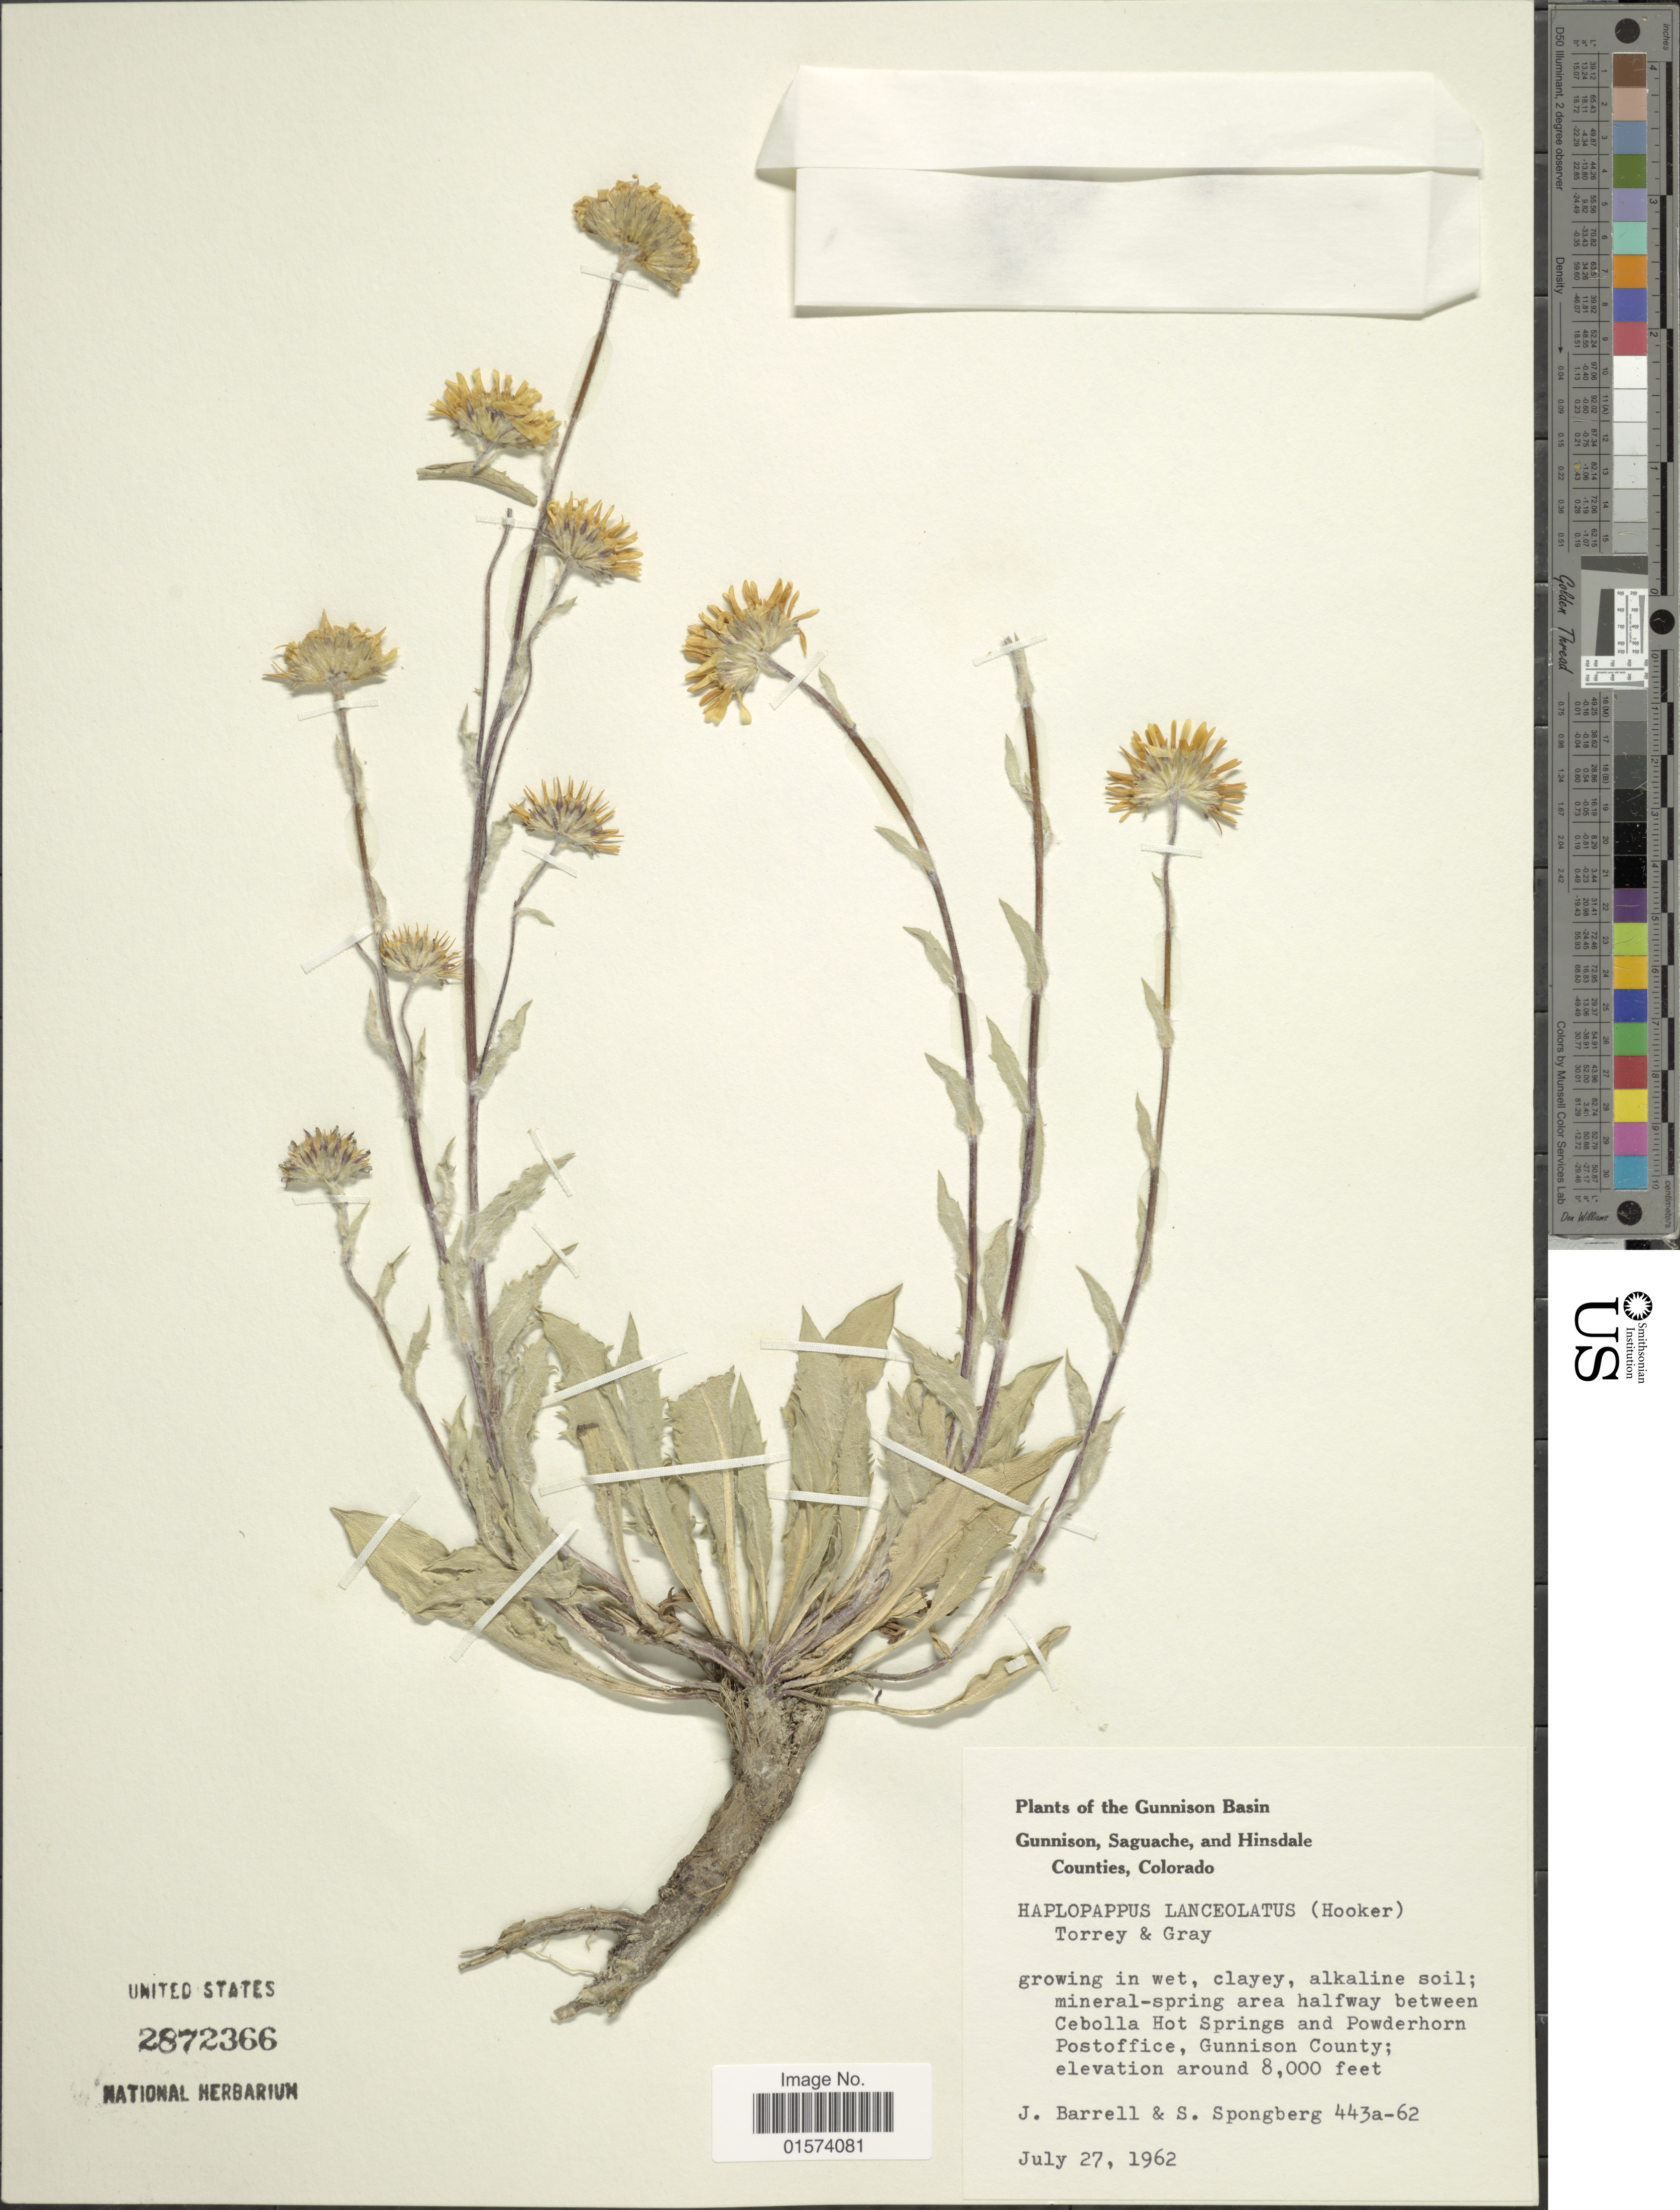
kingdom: Plantae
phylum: Tracheophyta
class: Magnoliopsida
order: Asterales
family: Asteraceae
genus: Pyrrocoma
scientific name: Pyrrocoma lanceolata var. lanceolata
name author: (Hook.) Greene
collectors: J. Barrell & S. A.Spongberg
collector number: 443a-62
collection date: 1962-07-27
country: United States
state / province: Colorado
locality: Gunnison Basin, Gunnison, Saguache, and Hinsdale Counties, growing in wet, clayey, alkaline soil; mineral-spring area halfway between Cebolla Hot Springs and Powderhorn Postoffic, Gunnison County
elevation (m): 2438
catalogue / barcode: US 2872366